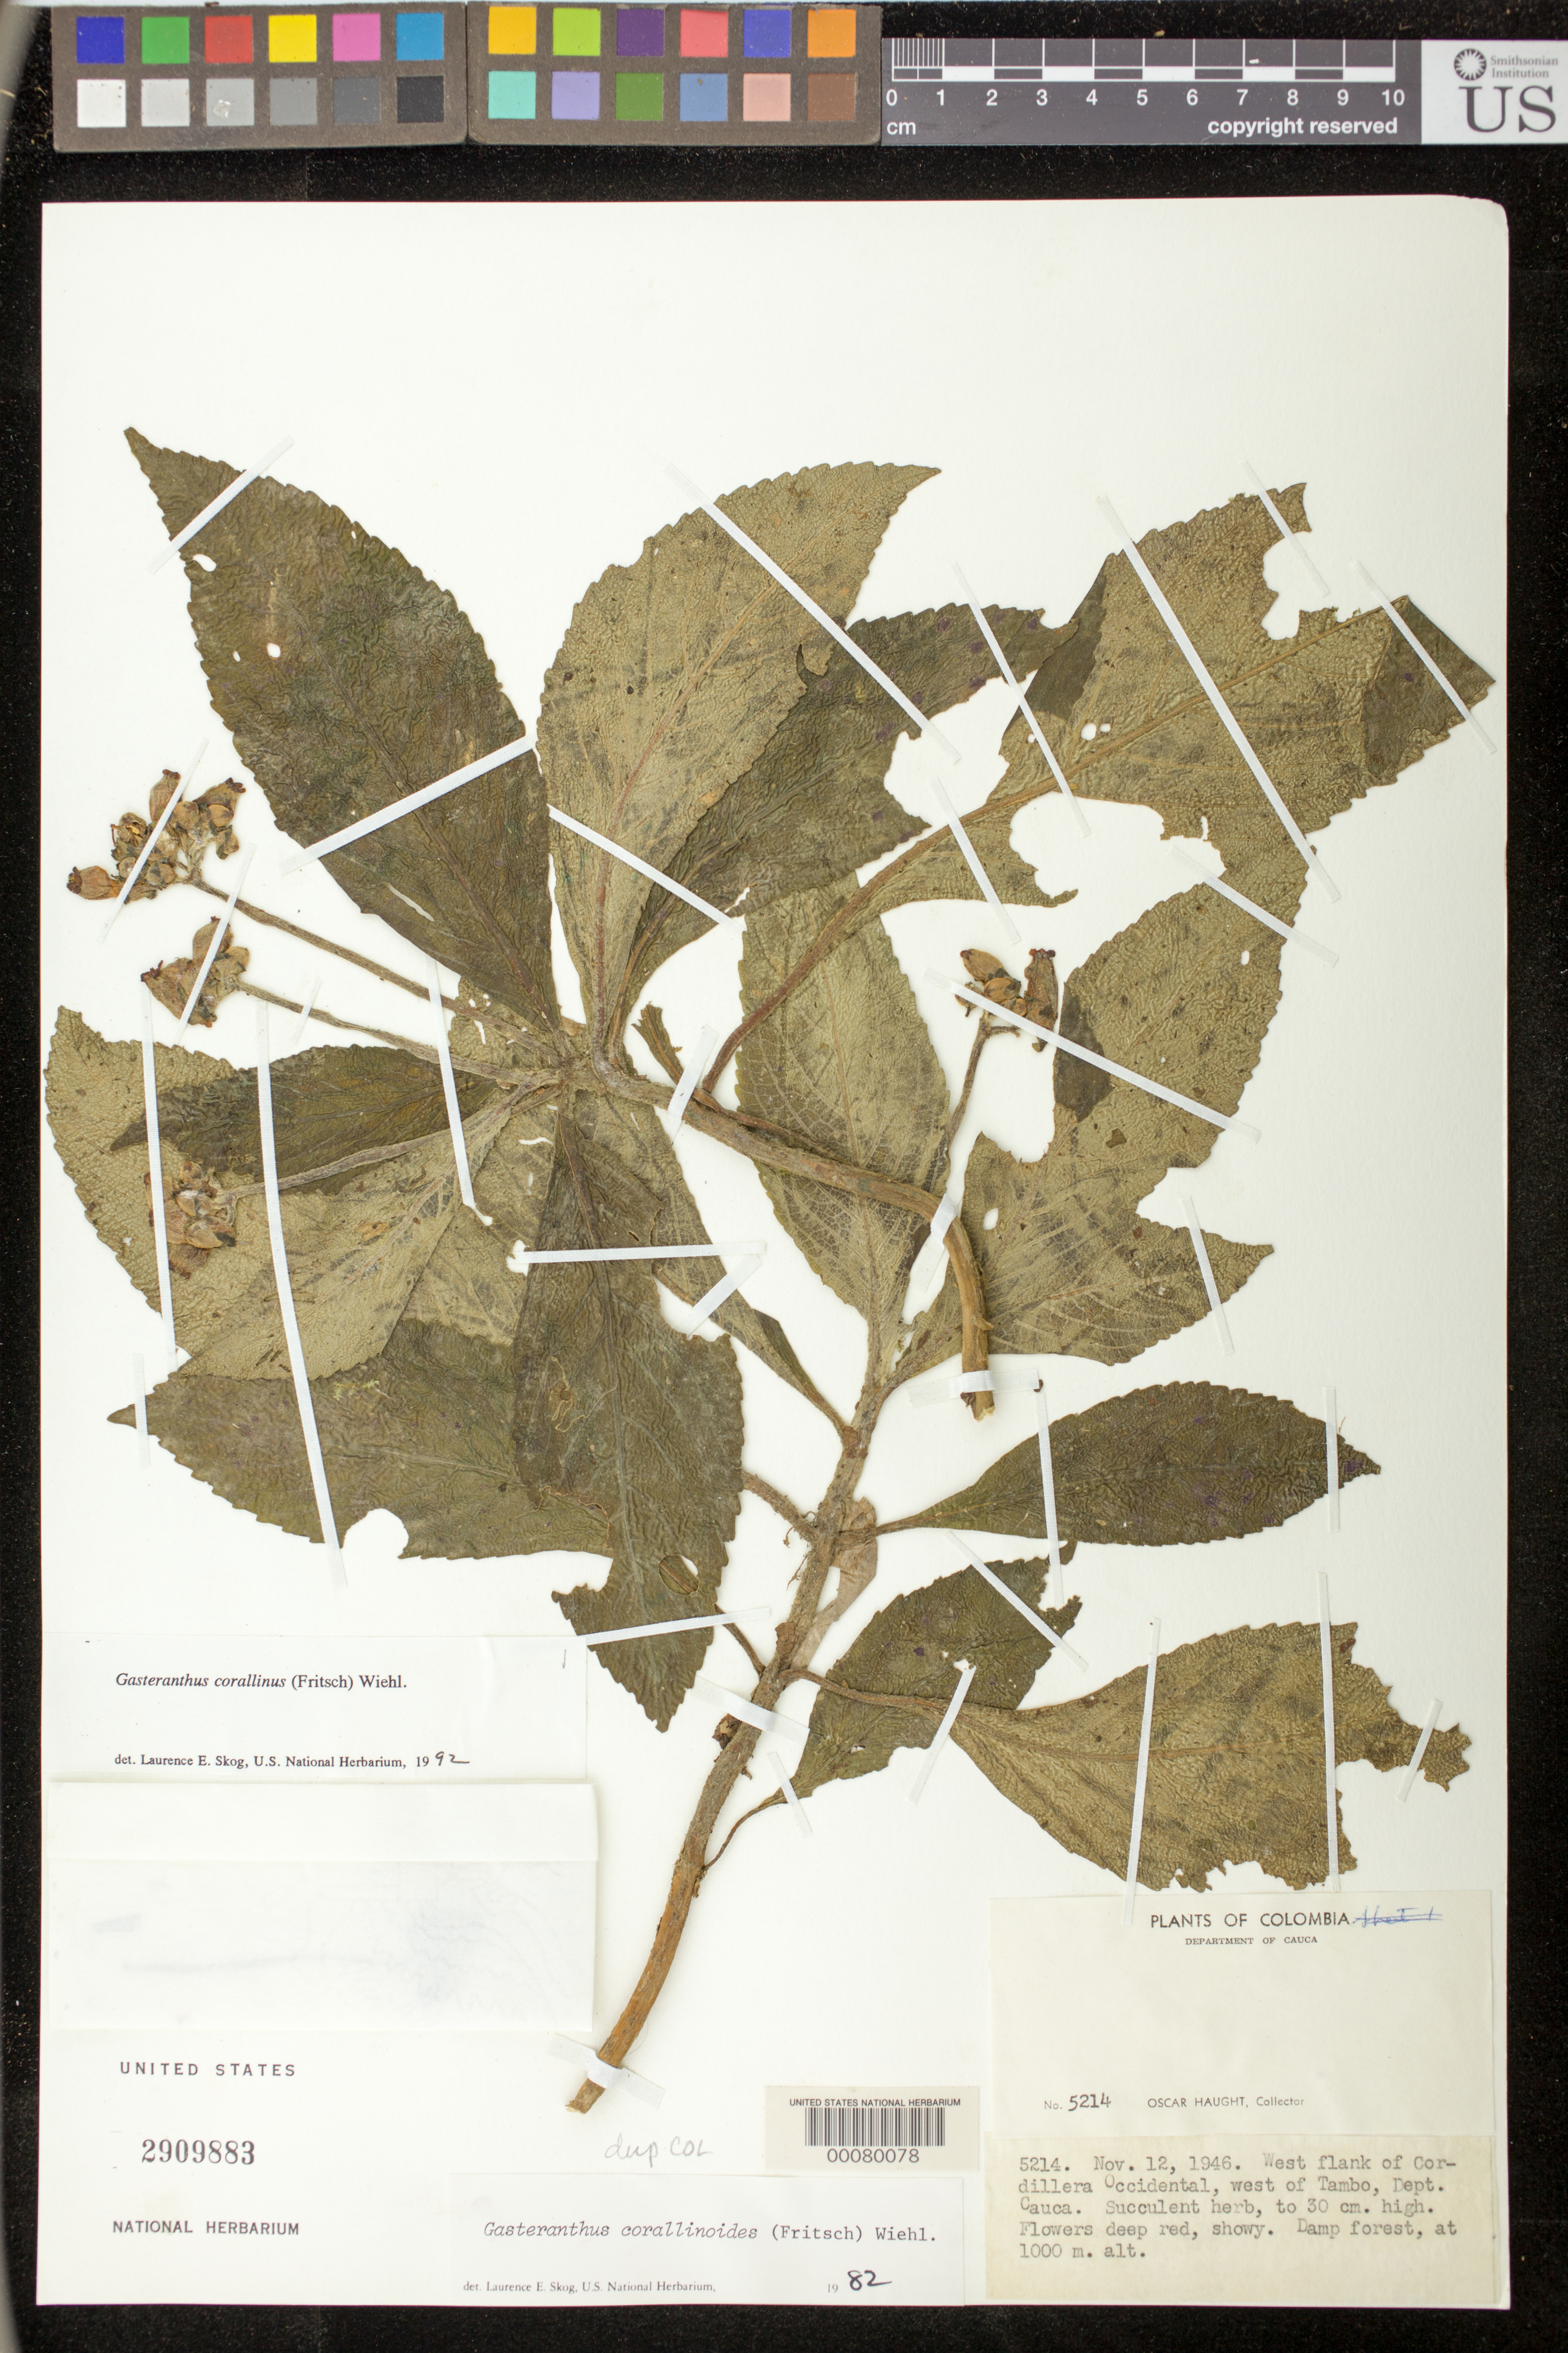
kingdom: Plantae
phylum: Tracheophyta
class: Magnoliopsida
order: Lamiales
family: Gesneriaceae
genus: Gasteranthus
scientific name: Gasteranthus corallinus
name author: (Fritsch) Wiehler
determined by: Skog, Laurence E.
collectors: O. L. Haught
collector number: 5214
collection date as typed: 12 Nov 1946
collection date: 1946-11-12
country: Colombia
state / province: Cauca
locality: West flank of Cordillera Occidental, W of Tambo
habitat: Damp forest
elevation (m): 1000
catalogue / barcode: US 2909883